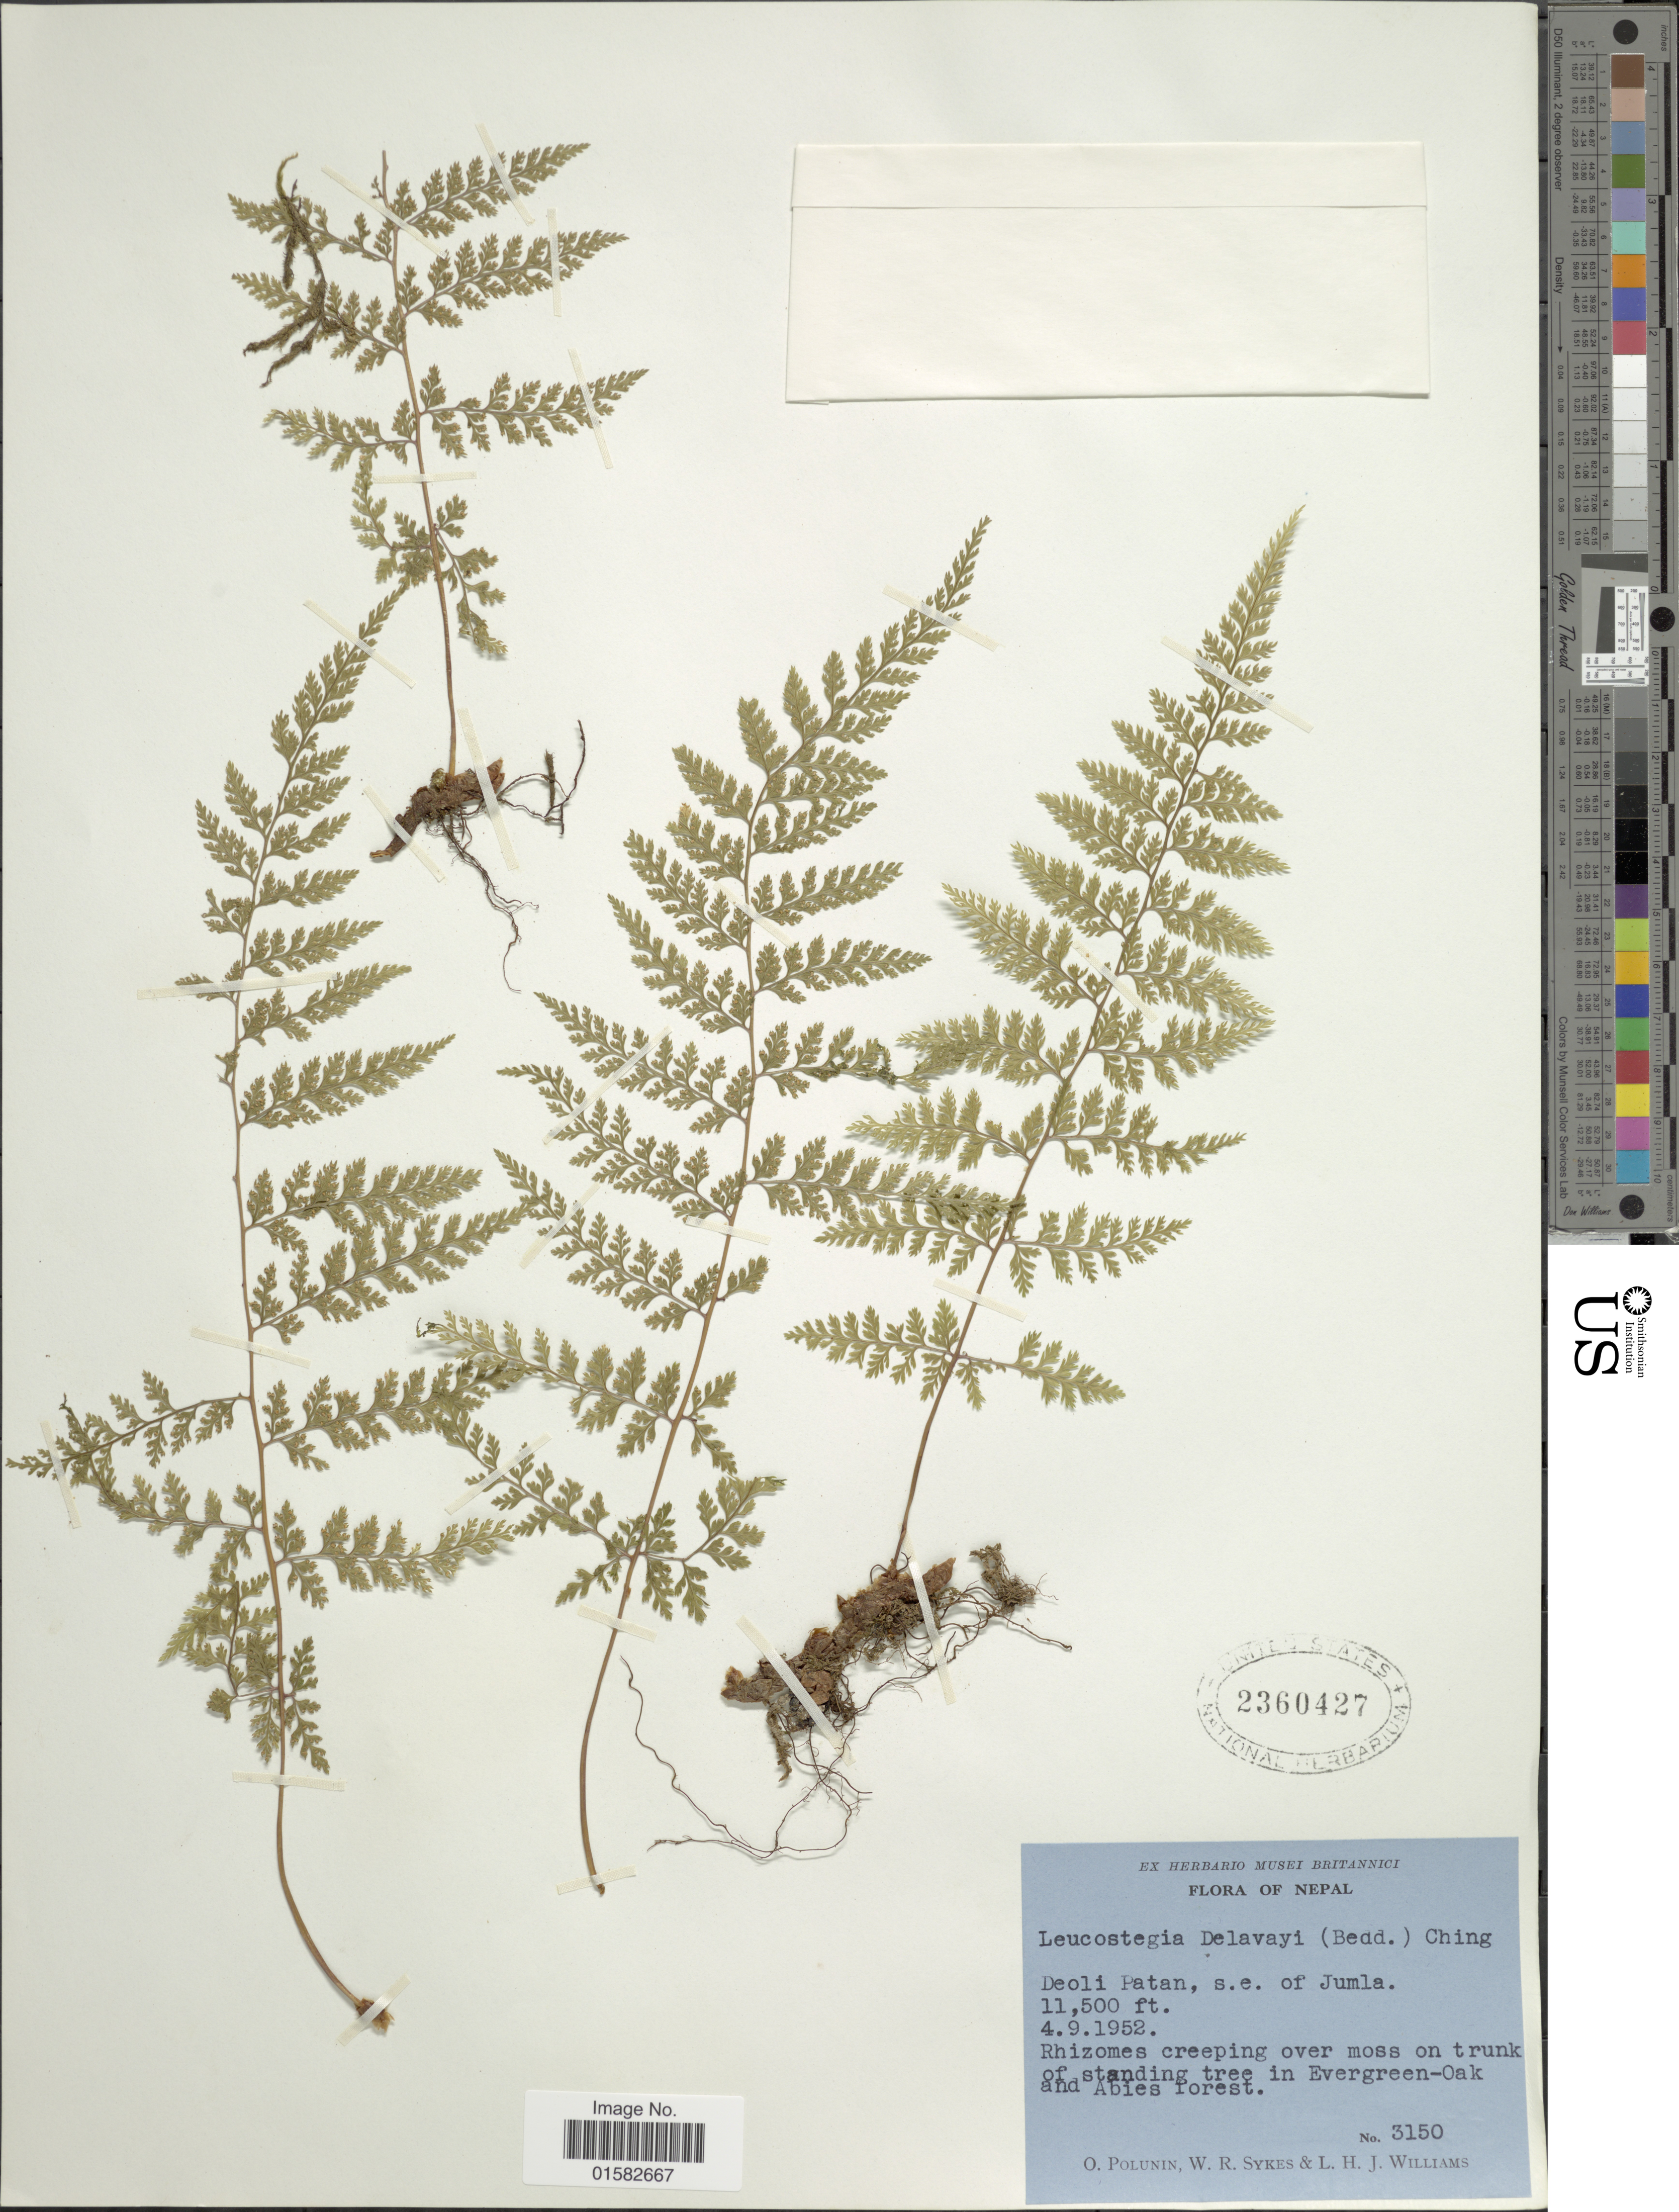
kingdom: Plantae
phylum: Tracheophyta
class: Polypodiopsida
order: Polypodiales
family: Davalliaceae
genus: Davallia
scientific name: Davallia beddomei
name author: C. Hope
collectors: O. V. Polunin, W. R. Sykes & L. H. J. Williams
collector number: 3150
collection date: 1952-09-04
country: Nepal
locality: Deoli Patan, s.e. of Jumla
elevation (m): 3505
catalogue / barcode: US 2360427